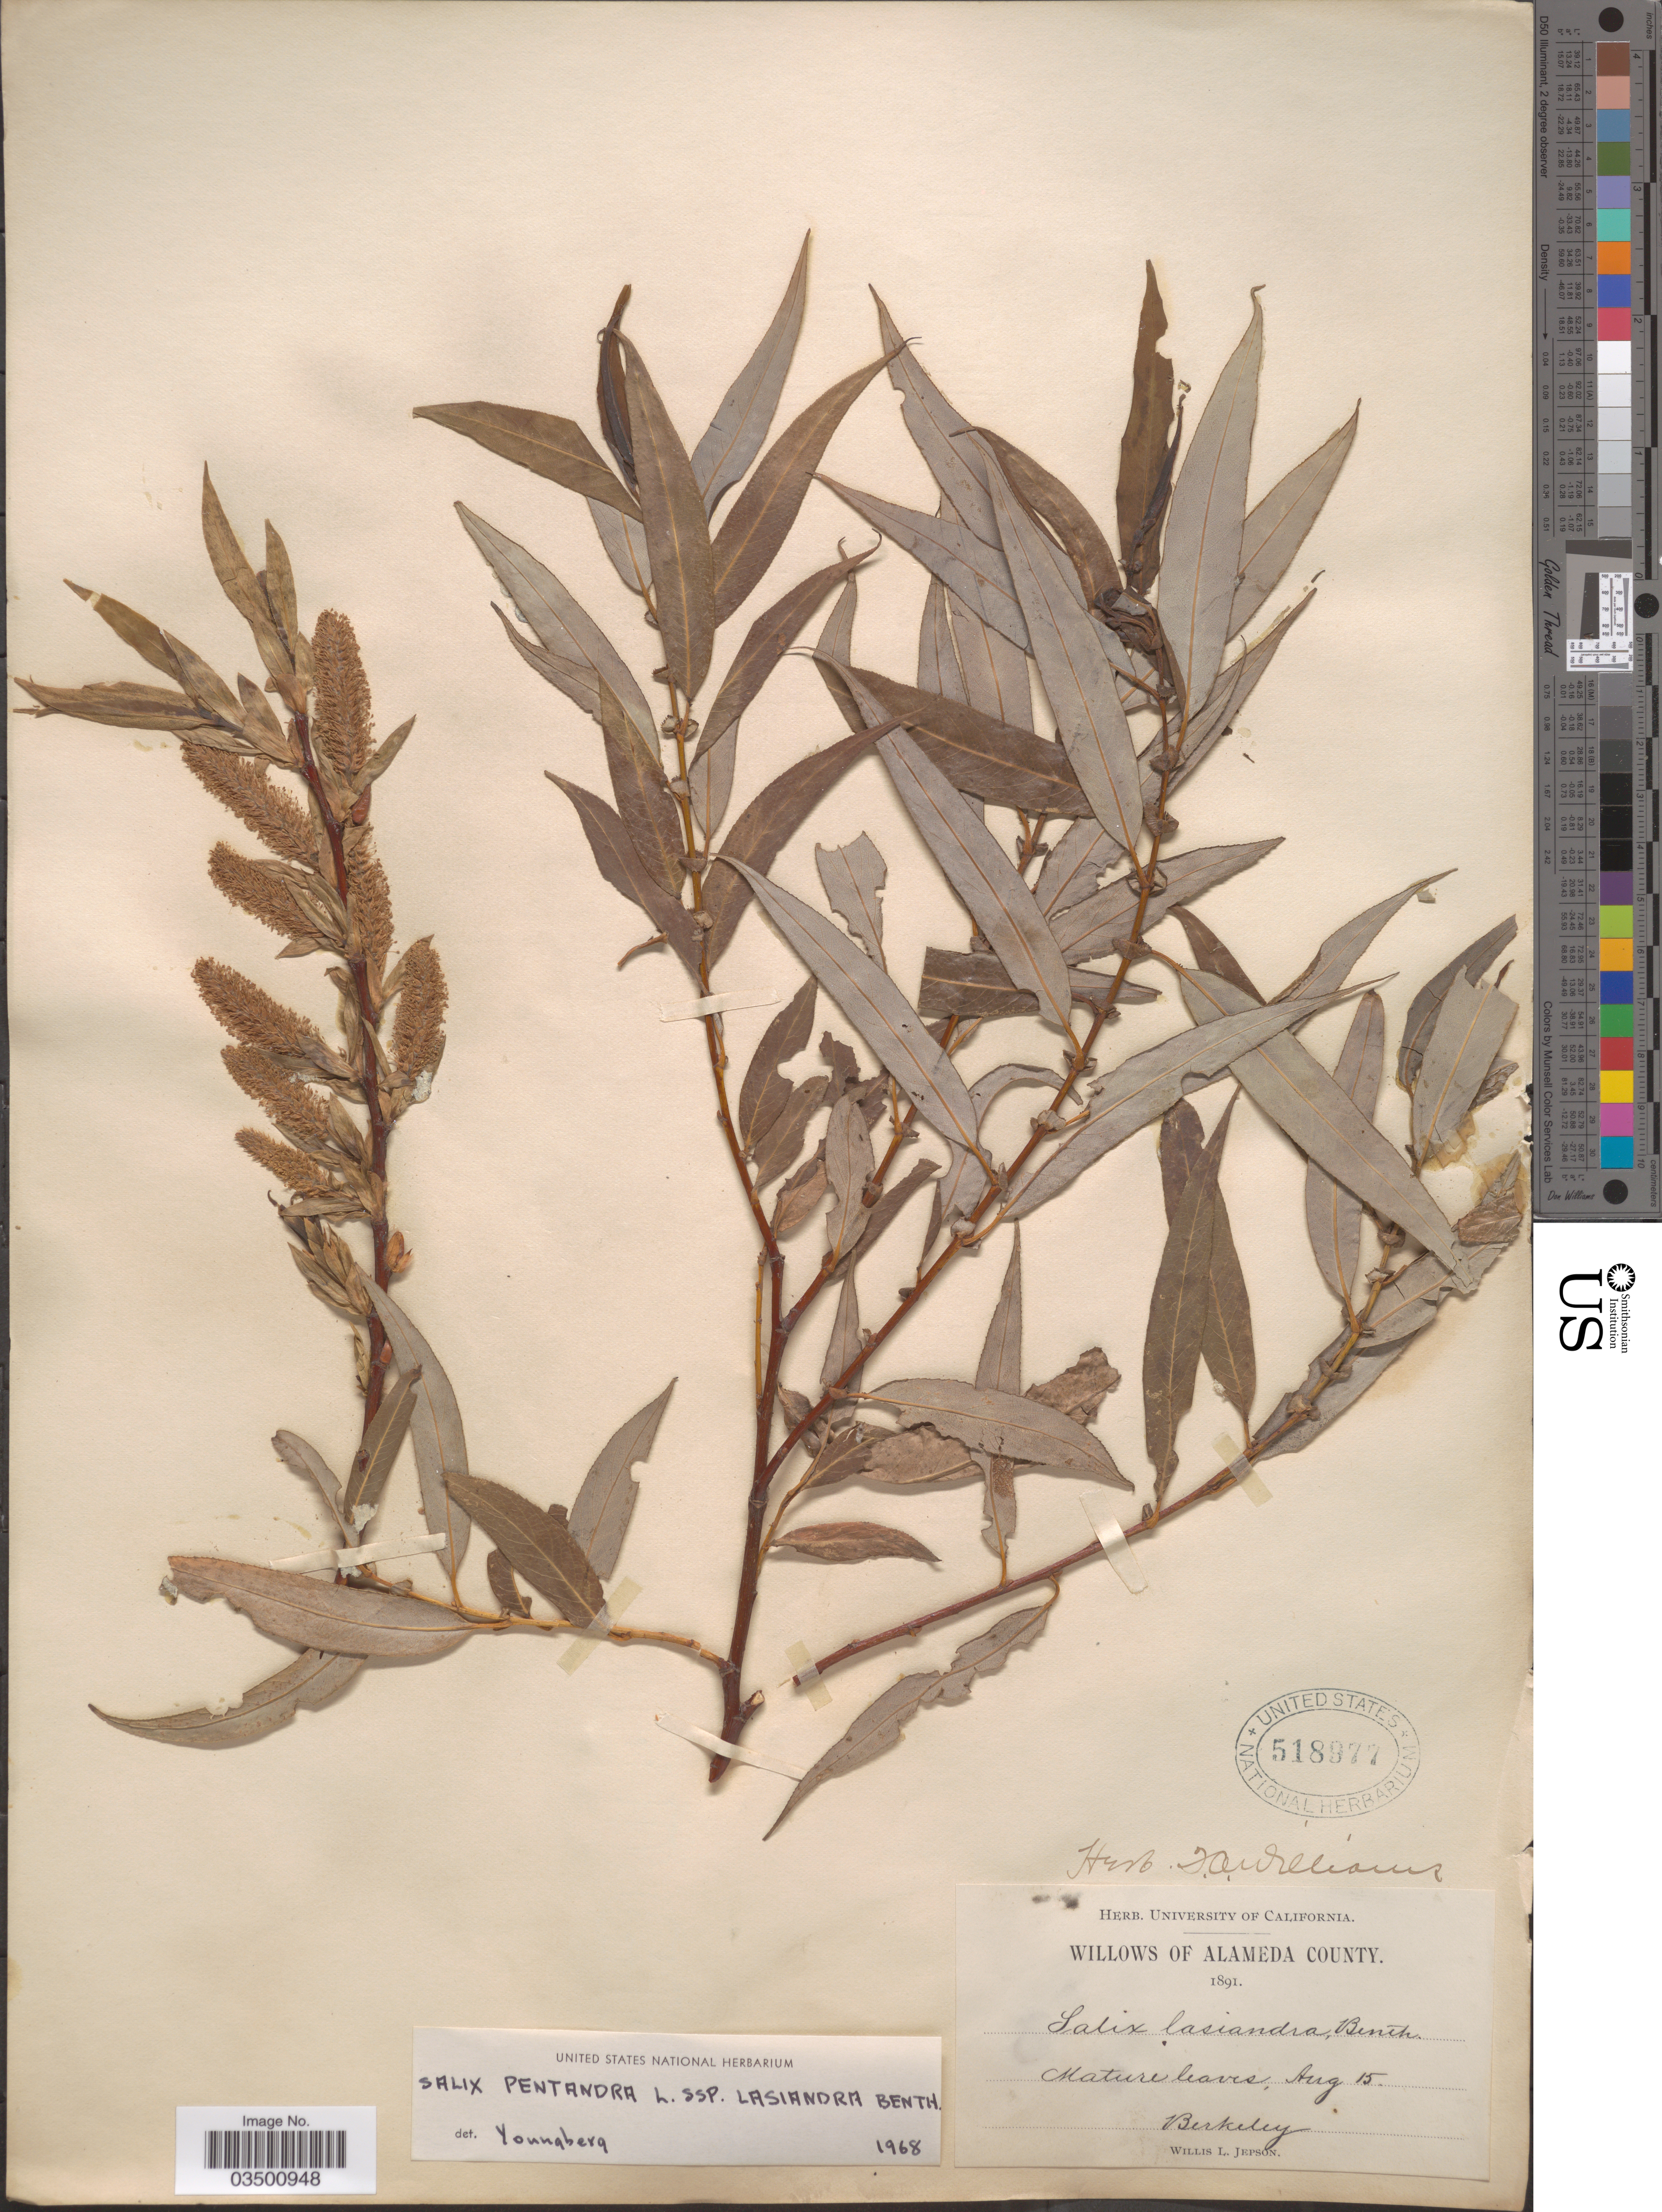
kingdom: Plantae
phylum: Tracheophyta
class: Magnoliopsida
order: Malpighiales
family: Salicaceae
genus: Salix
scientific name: Salix lasiandra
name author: Benth.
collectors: W. L. Jepson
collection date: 1891-08-15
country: United States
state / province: California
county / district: Alameda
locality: Alameda County. Berkeley.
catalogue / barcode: US 518977